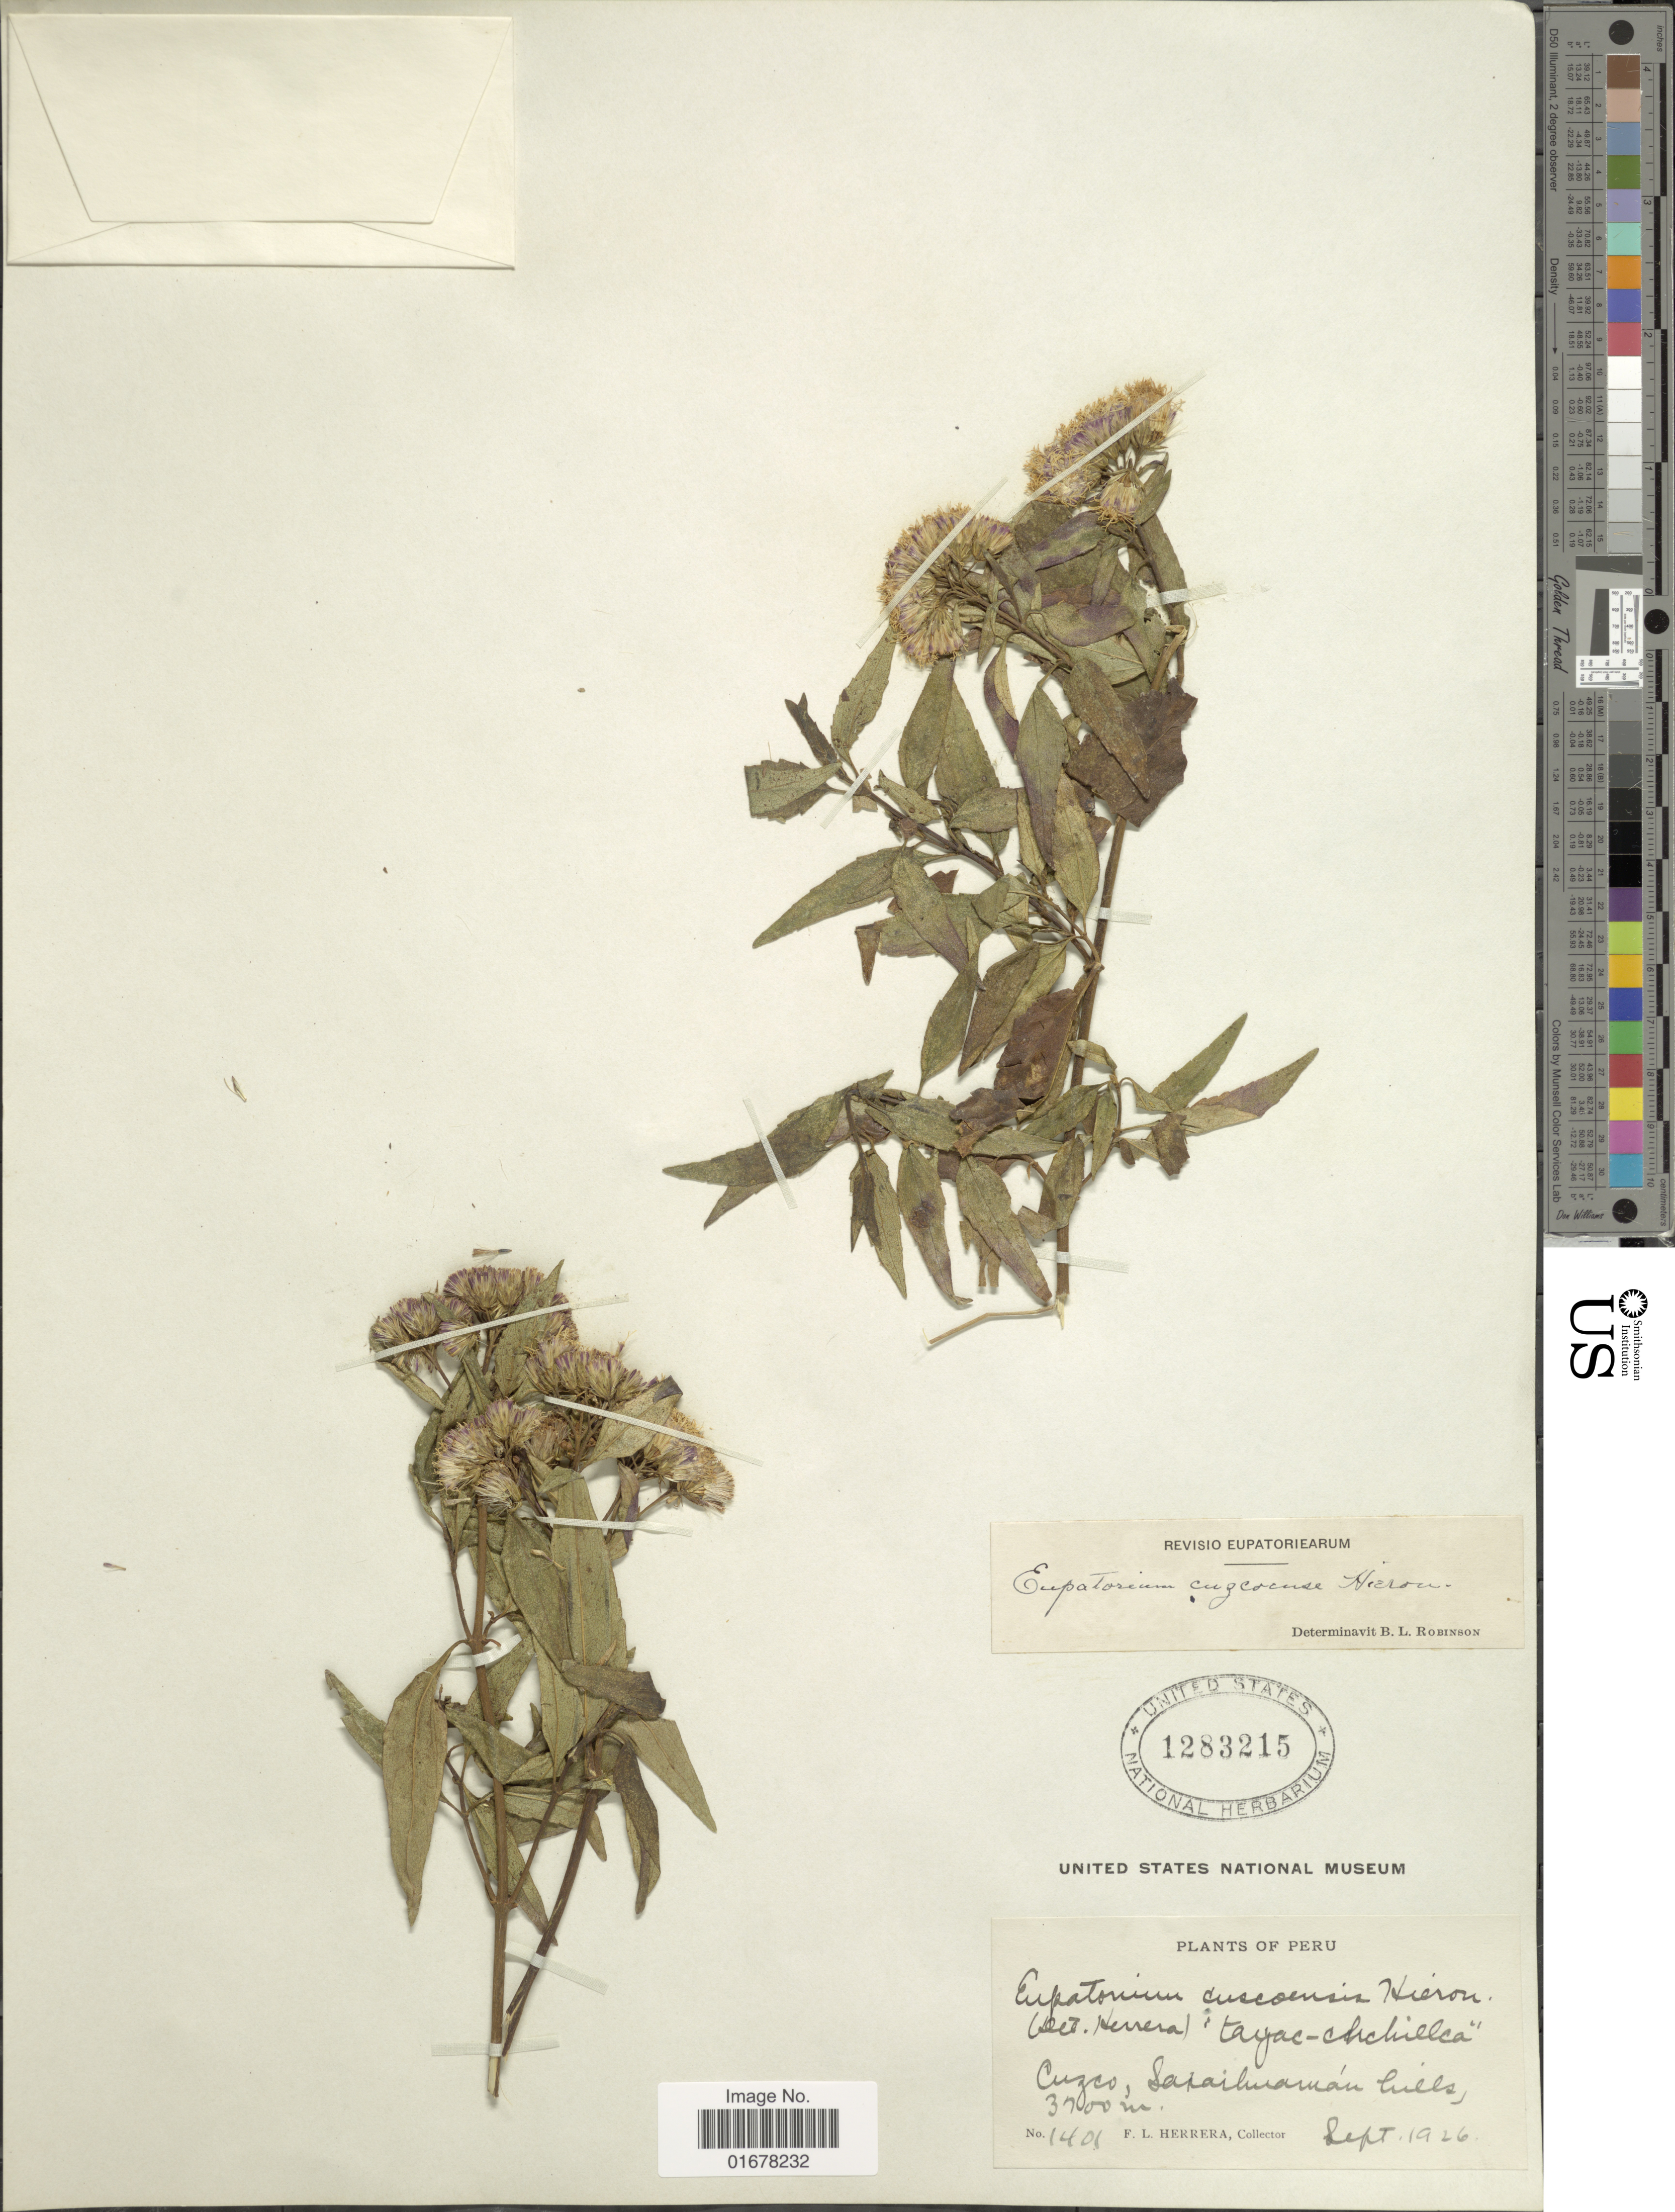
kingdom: Plantae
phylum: Tracheophyta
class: Magnoliopsida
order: Asterales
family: Asteraceae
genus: Ageratina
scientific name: Ageratina cuzcoensis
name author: (Hieron.) R.M. King & H. Rob.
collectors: F. L. Herrera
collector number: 1401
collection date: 1926-09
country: Peru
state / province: Cusco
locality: Cuzco, Saxaihuaman hills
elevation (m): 3700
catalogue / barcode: US 1283215